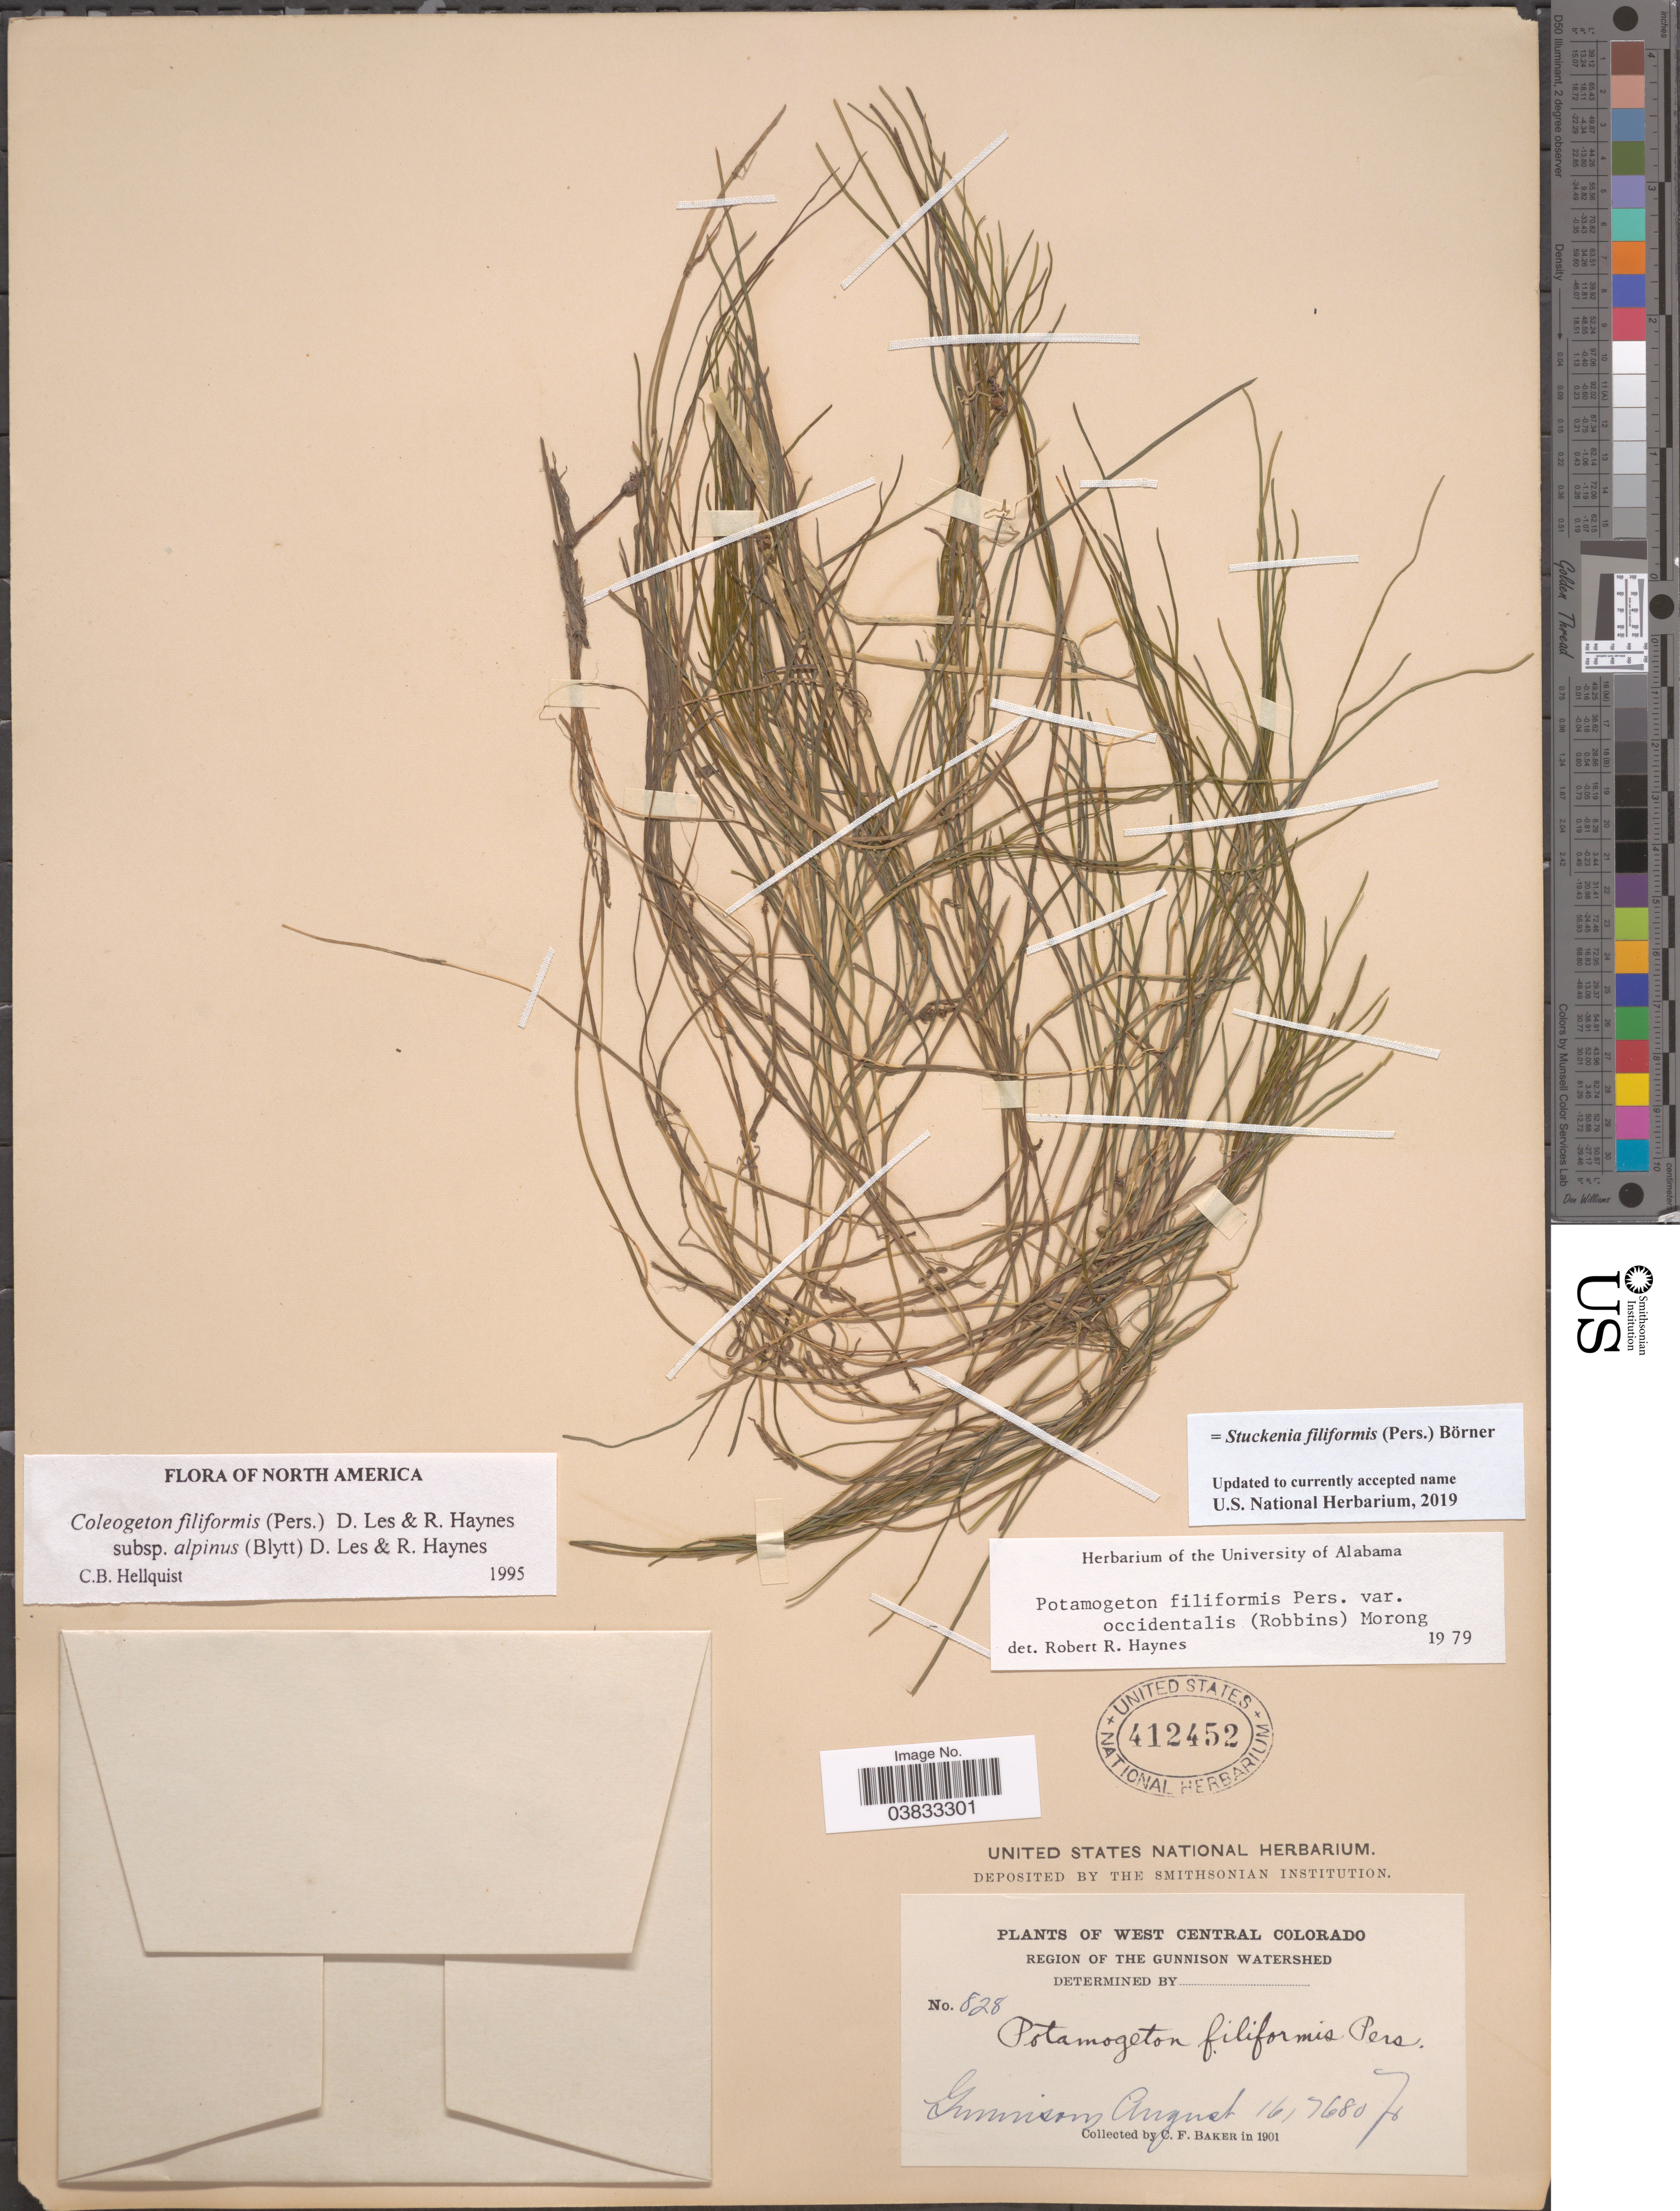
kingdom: Plantae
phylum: Tracheophyta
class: Liliopsida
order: Alismatales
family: Potamogetonaceae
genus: Stuckenia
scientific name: Stuckenia filiformis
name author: (Pers.) Börner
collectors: C. F. Baker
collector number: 828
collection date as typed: Transcribed d/m/y: 16/8/1680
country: United States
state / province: Colorado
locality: West Central Colorado. Region of the Gunnison Watershed. Gunnison.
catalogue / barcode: US 412452